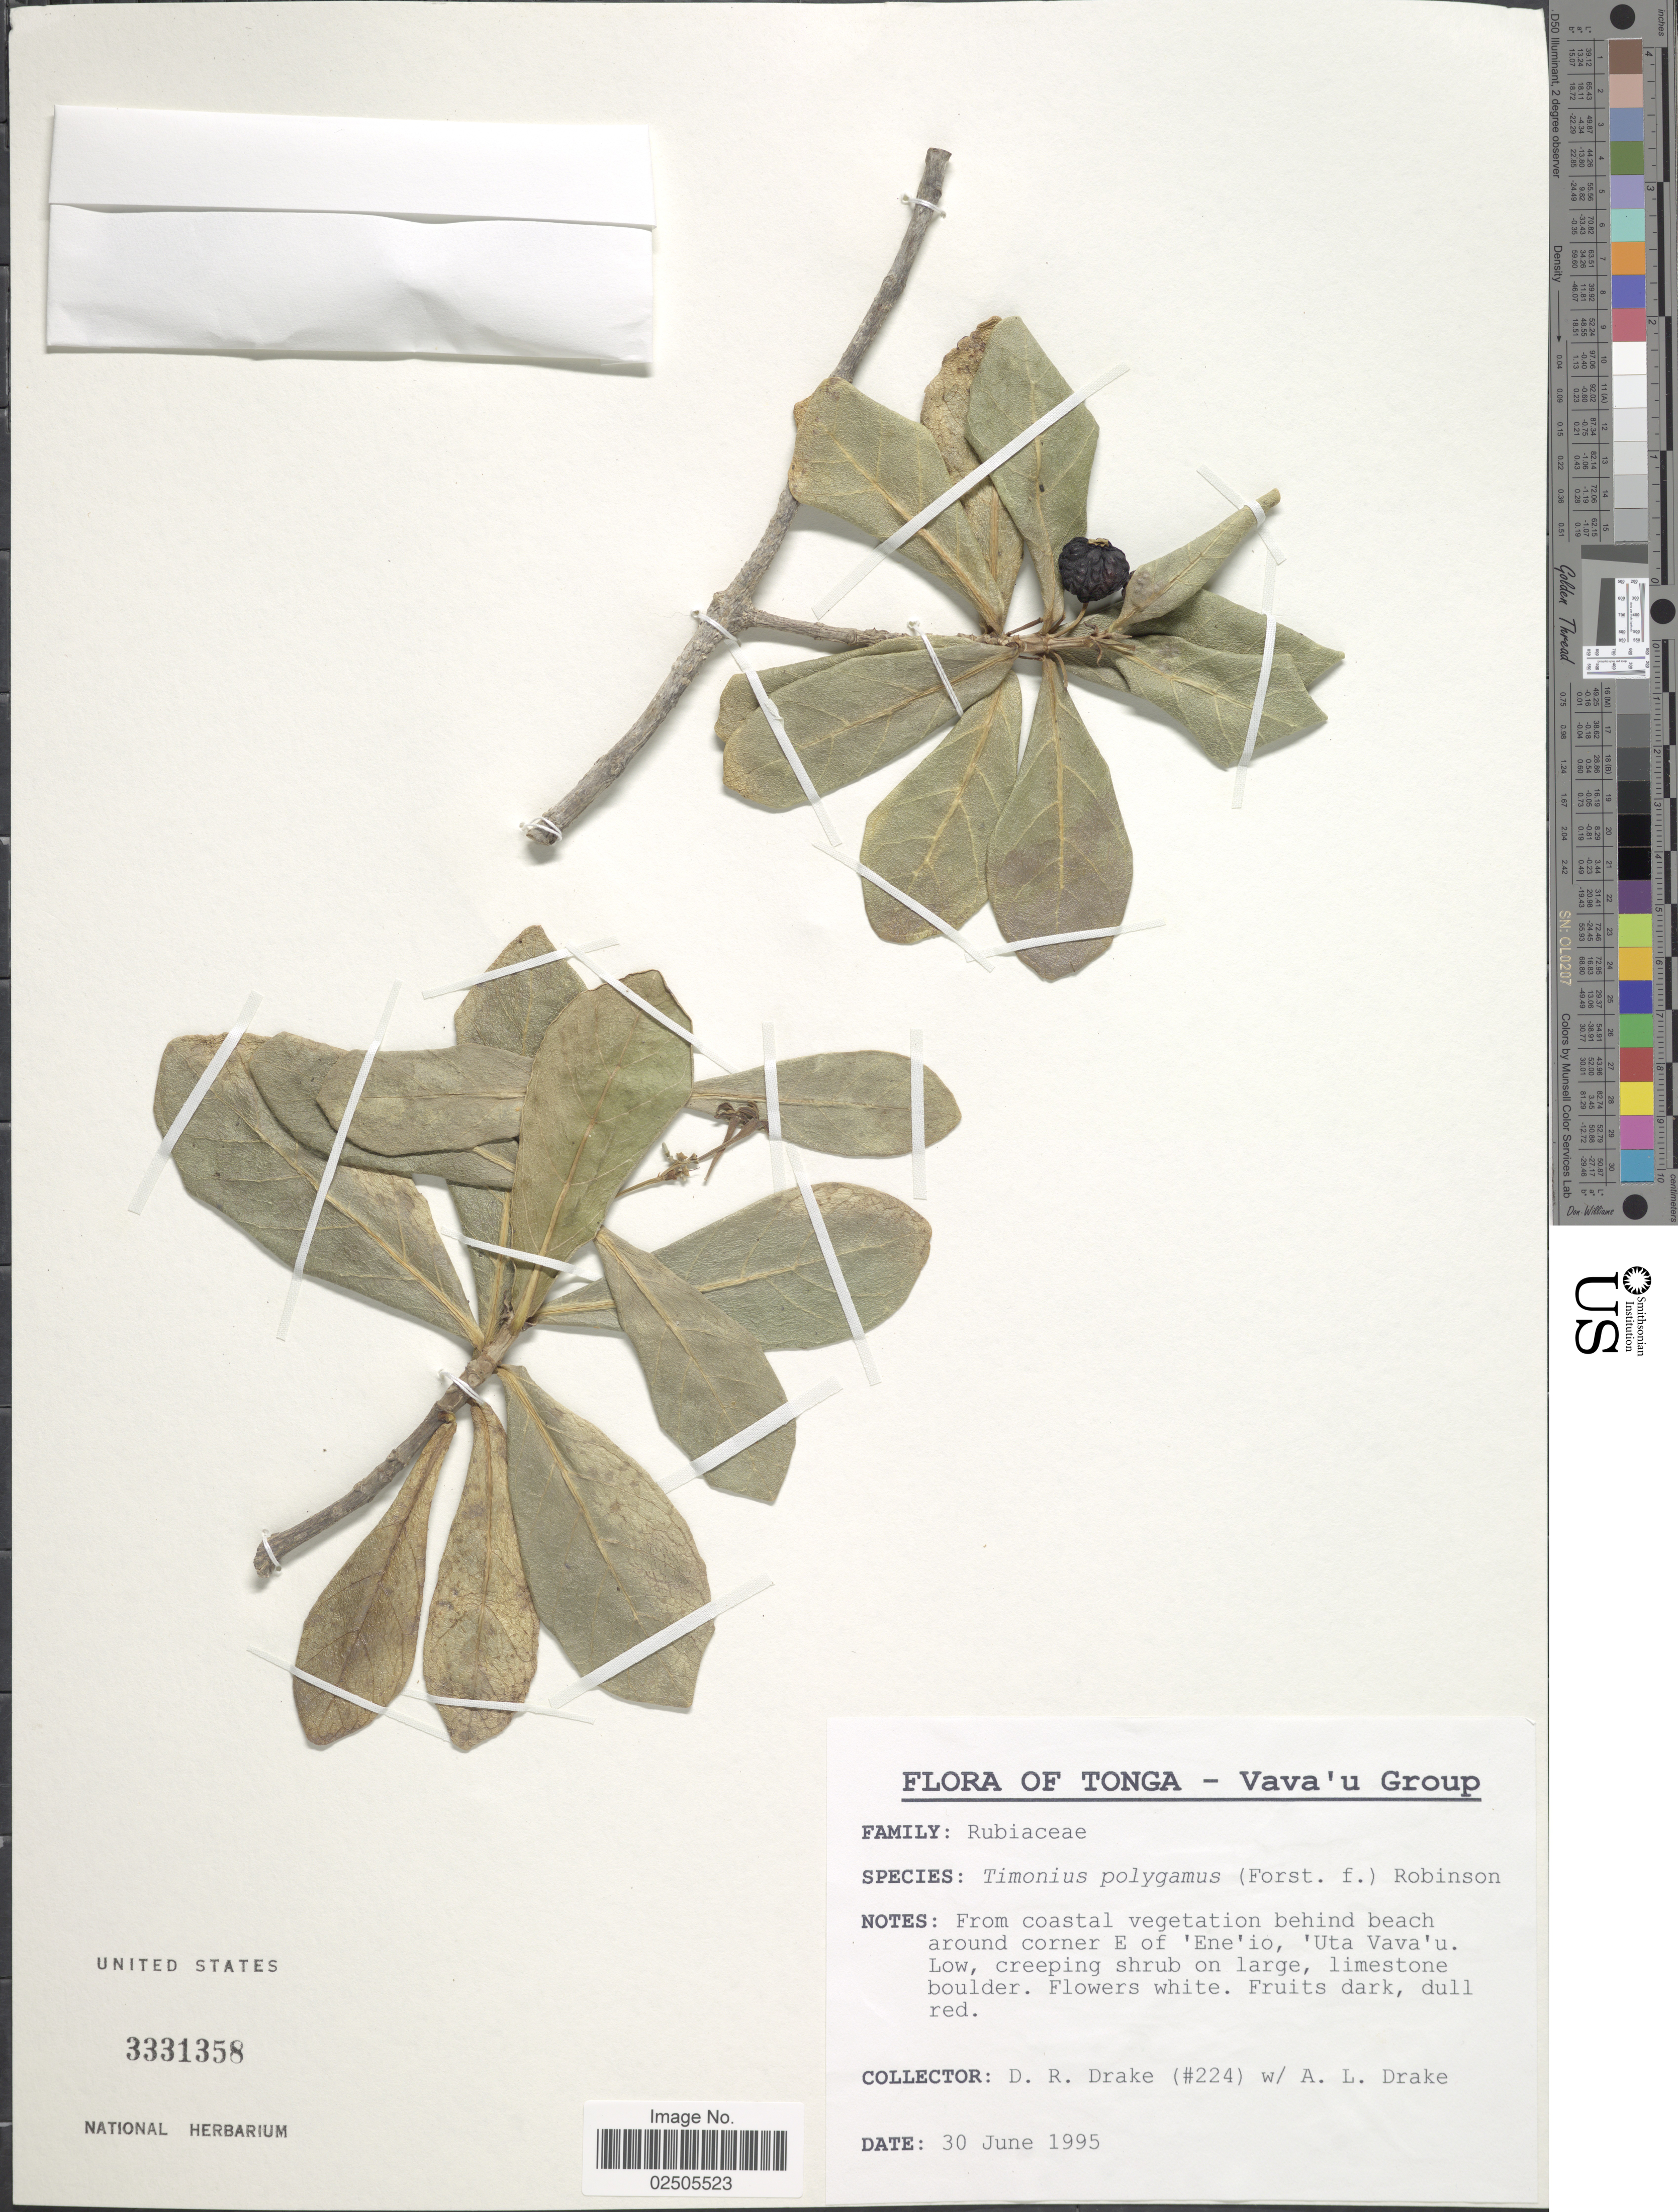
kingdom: Plantae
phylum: Tracheophyta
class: Magnoliopsida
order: Gentianales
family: Rubiaceae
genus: Timonius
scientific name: Timonius polygamus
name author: (G. Forst.) Rob.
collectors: D.R. Drake & A. Drake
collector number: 224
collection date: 1995-06-30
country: Tonga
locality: Vava'u Group, From coastal vegetation behind beach around corner E of Ene'io, 'Uta Vava'u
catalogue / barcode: US 3331358